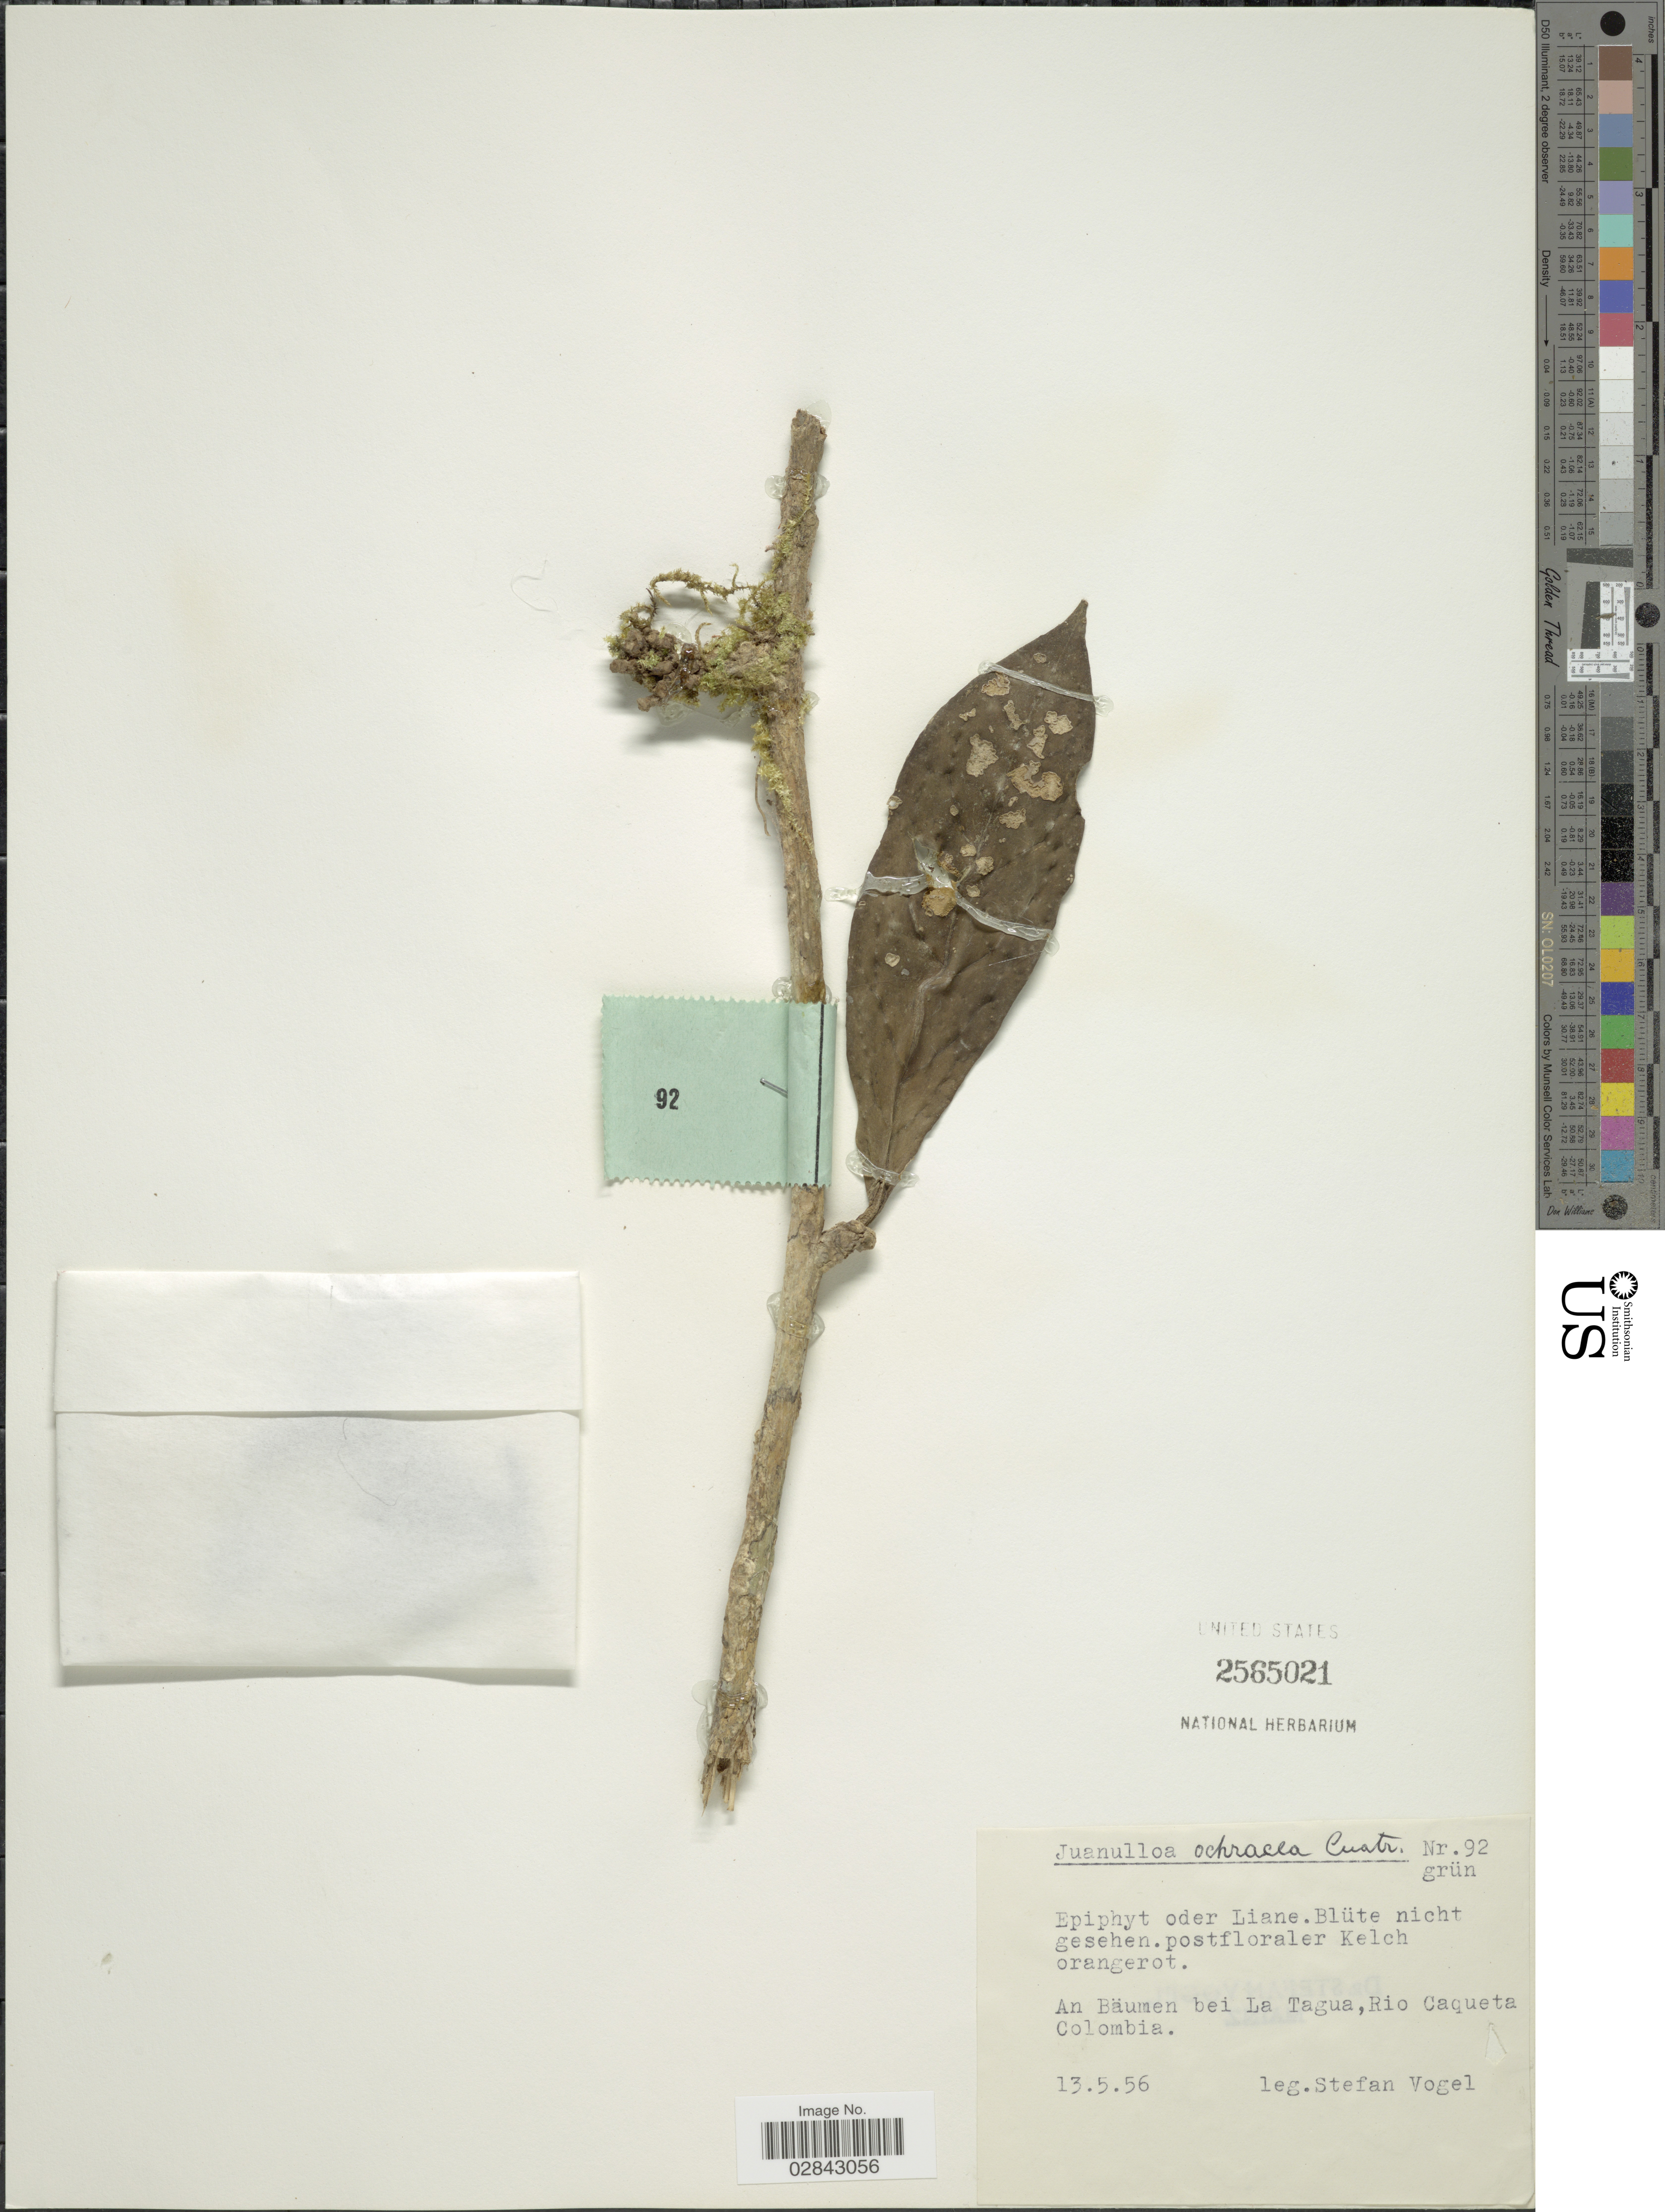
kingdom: Plantae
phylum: Tracheophyta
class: Magnoliopsida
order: Solanales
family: Solanaceae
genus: Juanulloa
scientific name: Juanulloa ochracea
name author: Cuatrec.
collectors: S. Vogel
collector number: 92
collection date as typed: Transcribed d/m/y: 13/5/56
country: Colombia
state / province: Caquetá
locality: An Bäumen bei La Tagua, Rio Caqueta.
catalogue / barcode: US 2565021